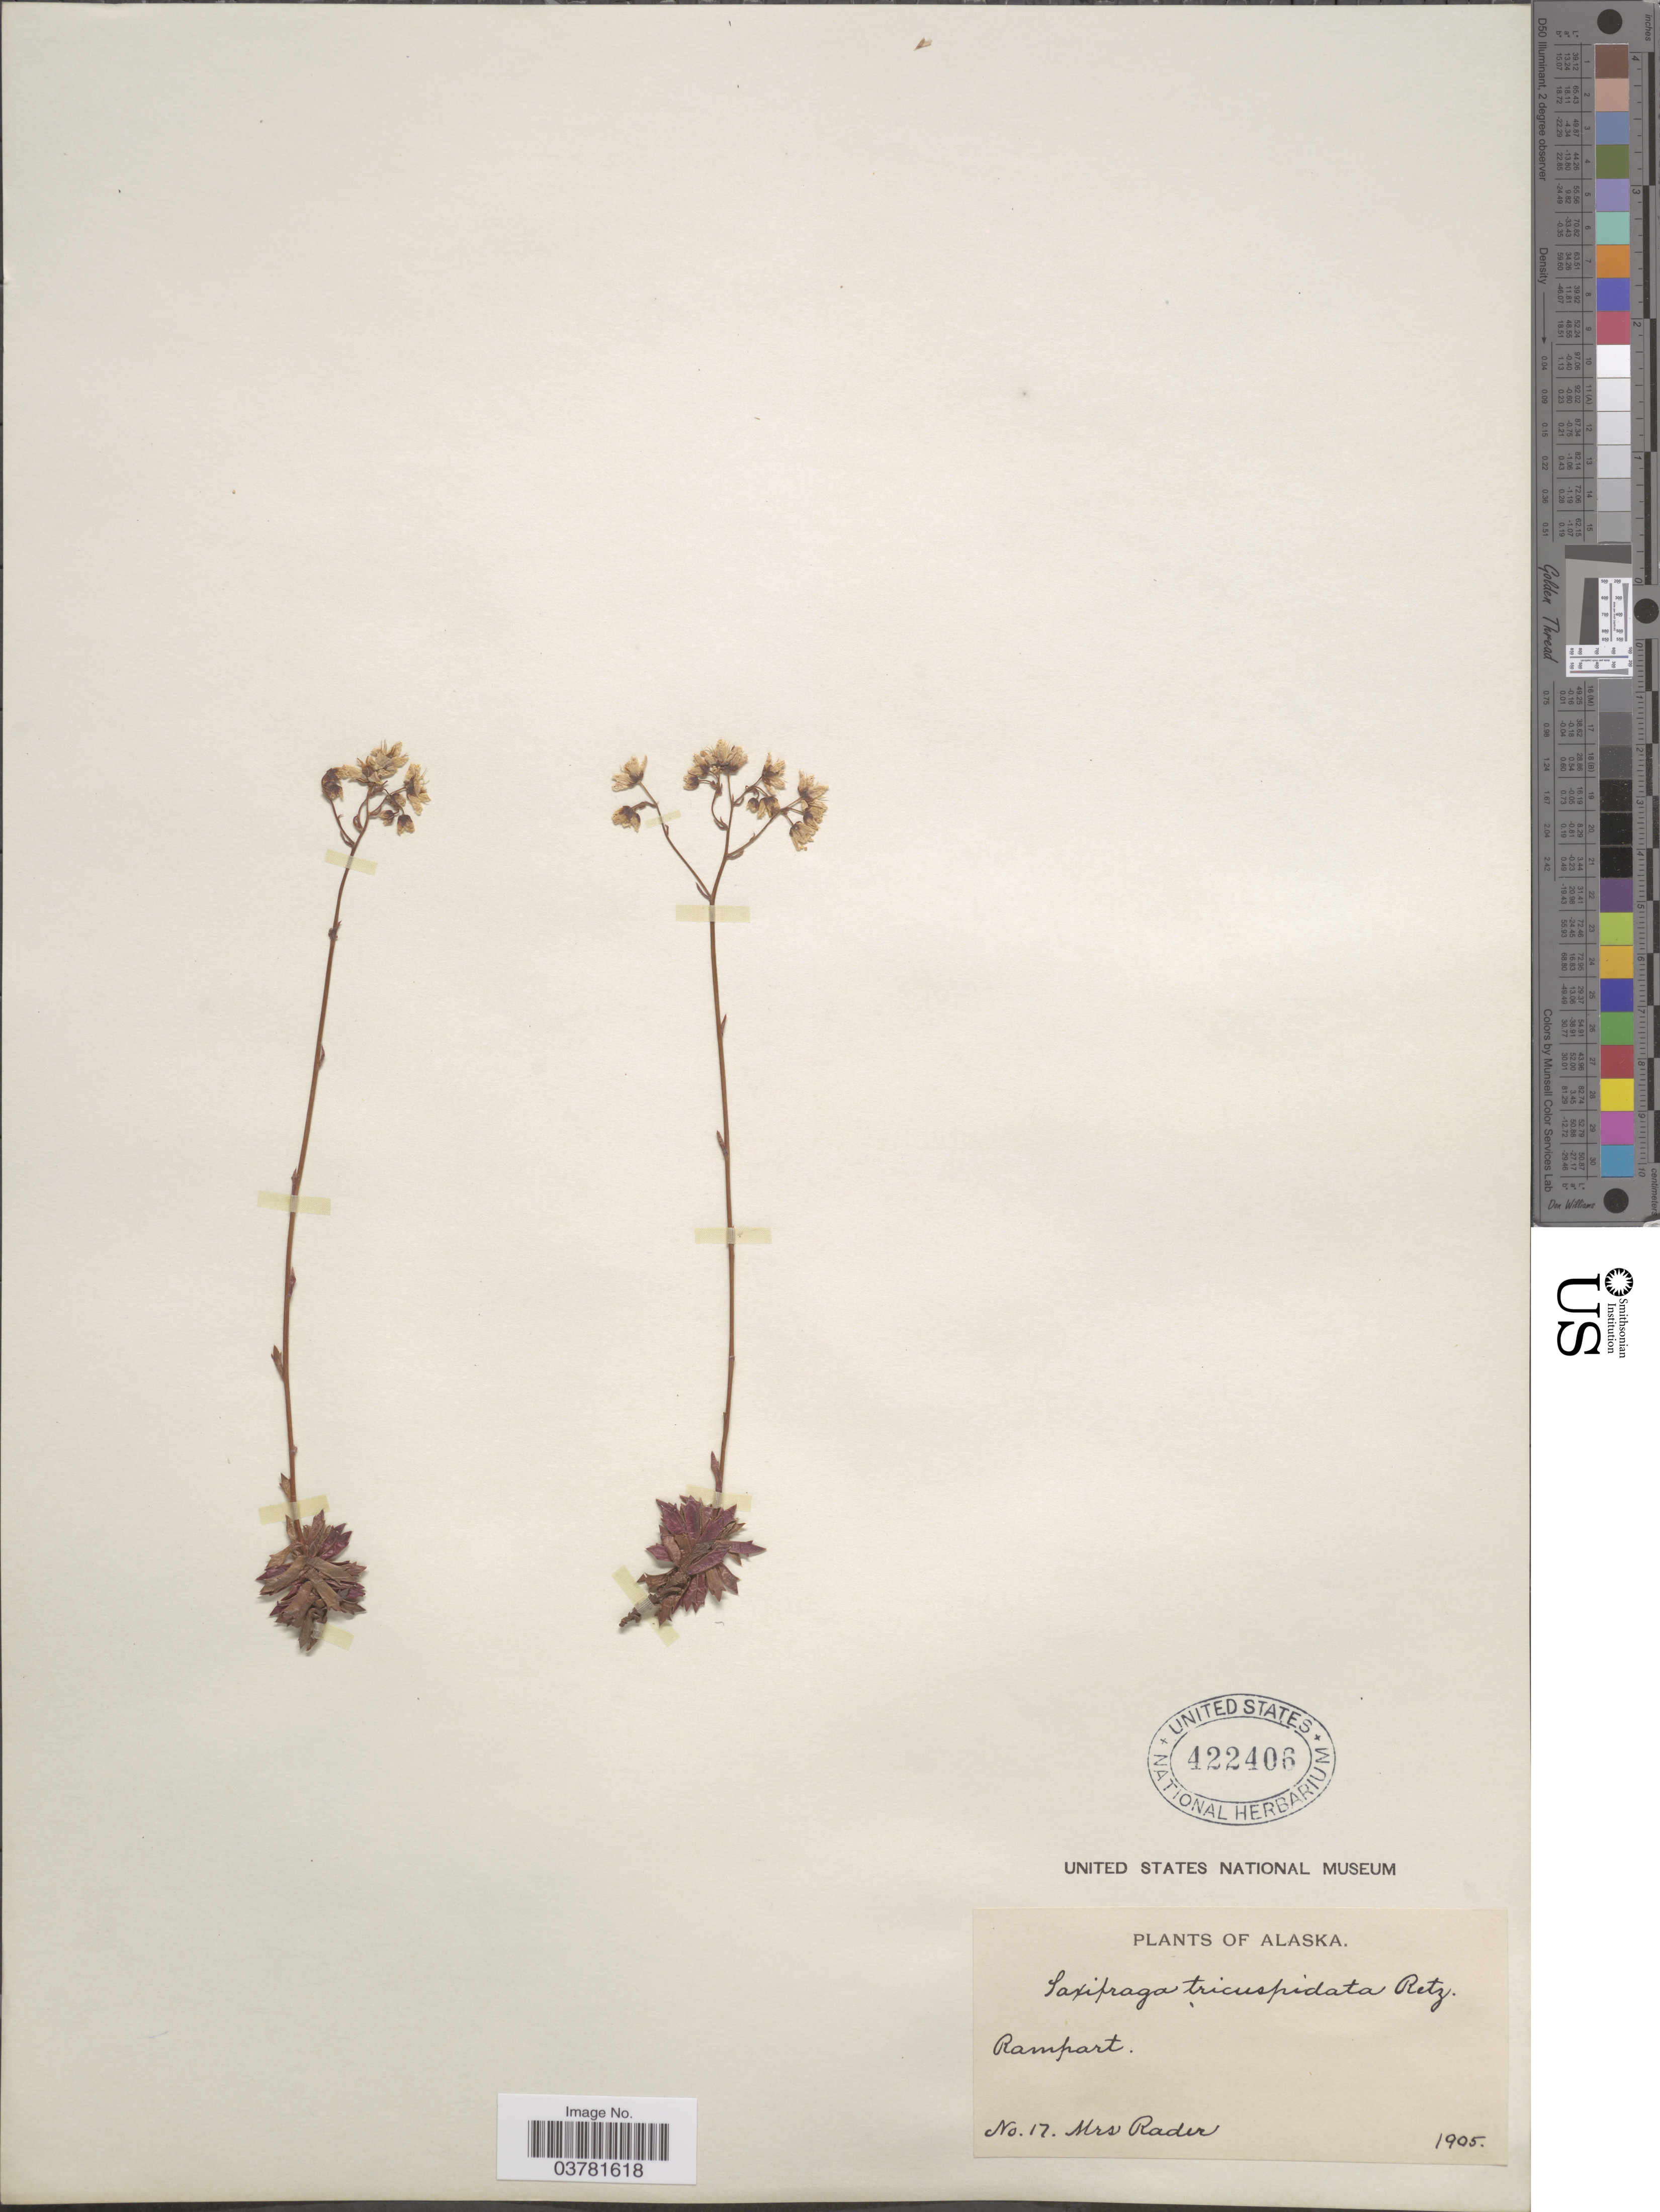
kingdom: Plantae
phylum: Tracheophyta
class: Magnoliopsida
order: Saxifragales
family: Saxifragaceae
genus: Saxifraga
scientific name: Saxifraga tricuspidata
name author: Rottb.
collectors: Mrs. Rader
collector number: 17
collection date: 1905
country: United States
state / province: Alaska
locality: Rampart.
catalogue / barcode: US 422406